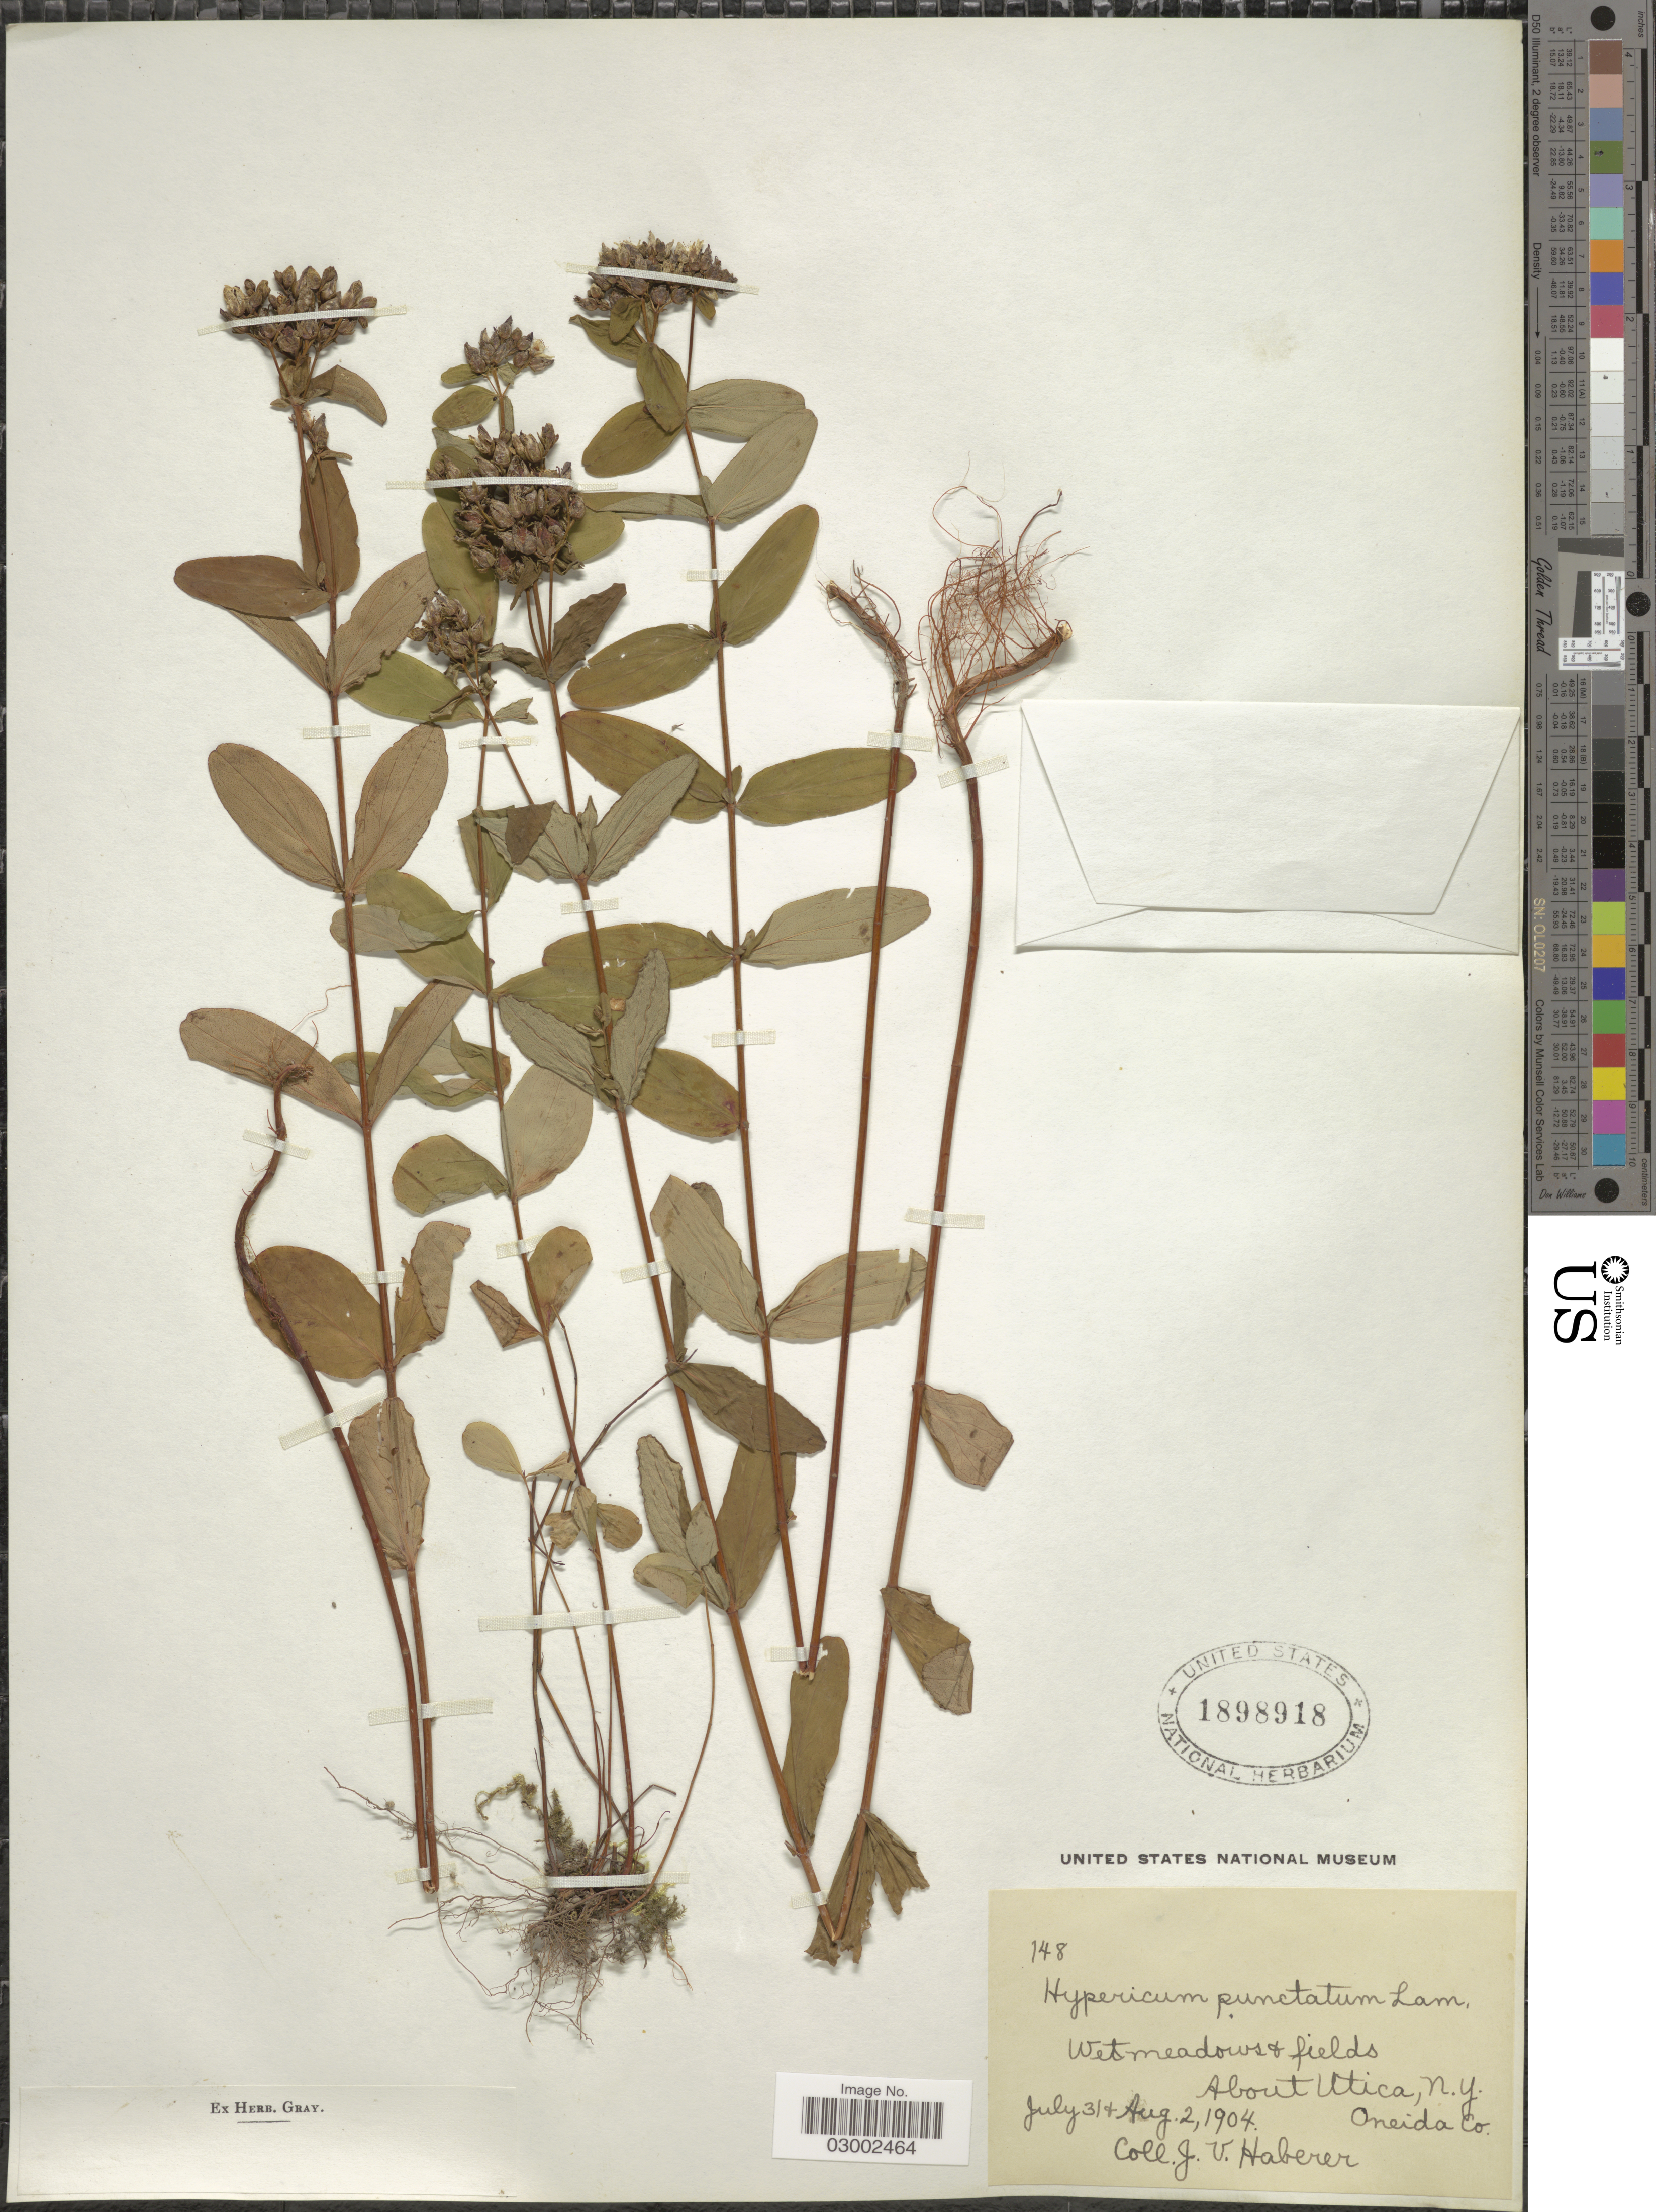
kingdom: Plantae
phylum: Tracheophyta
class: Magnoliopsida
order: Malpighiales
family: Hypericaceae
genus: Hypericum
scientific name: Hypericum punctatum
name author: Lam.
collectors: J. V. Haberer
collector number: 148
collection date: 1904-07-31/1904-08-02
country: United States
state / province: New York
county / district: Oneida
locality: About Utica, N.Y. Oneida Co.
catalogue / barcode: US 1898918